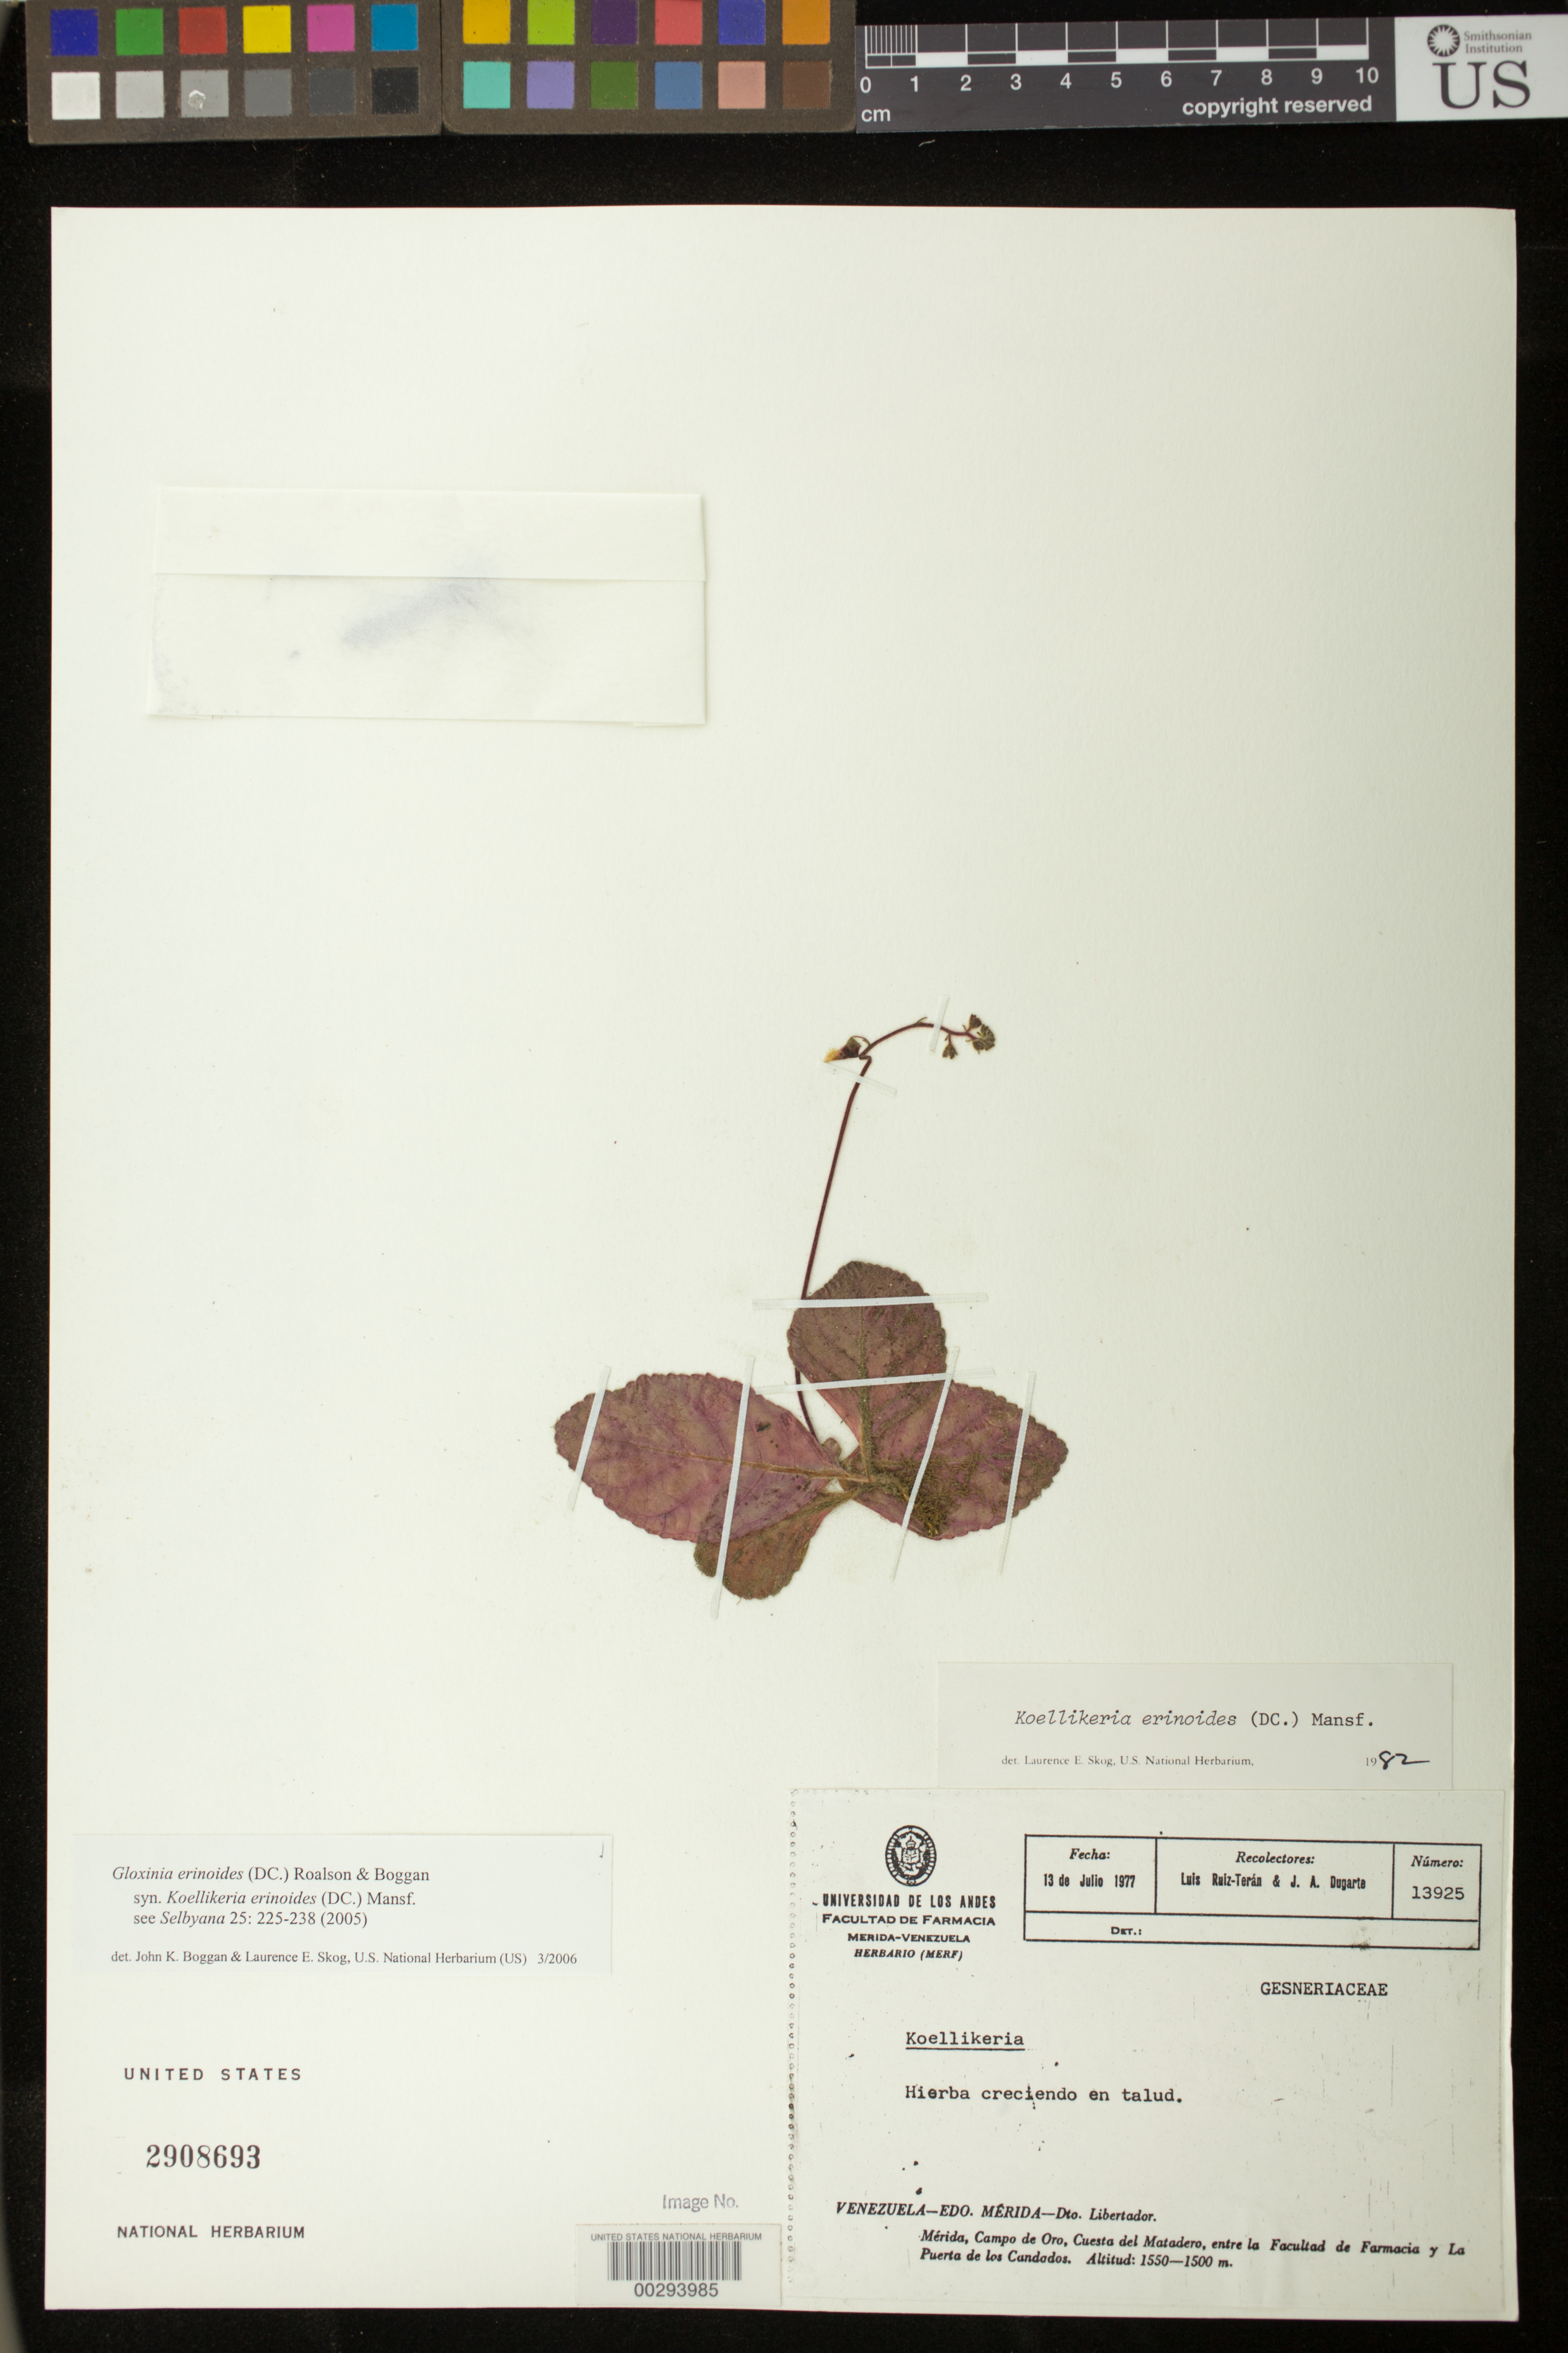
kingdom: Plantae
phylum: Tracheophyta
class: Magnoliopsida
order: Lamiales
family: Gesneriaceae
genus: Gloxinia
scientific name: Gloxinia erinoides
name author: (DC.) Roalson & Boggan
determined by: Boggan, J. K.; Skog, L. E.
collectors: L. E. Ruíz-Terán & J. Dugarte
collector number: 13925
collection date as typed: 13 Jul 1977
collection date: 1977-07-13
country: Venezuela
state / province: Mérida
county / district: Libertador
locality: Dist. Libertador, Merida, Campo de Oro, Cuesta del Matadero, between La Facultad de Farmacia and La Puerta de Los Cundados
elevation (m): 1500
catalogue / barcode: US 2908693